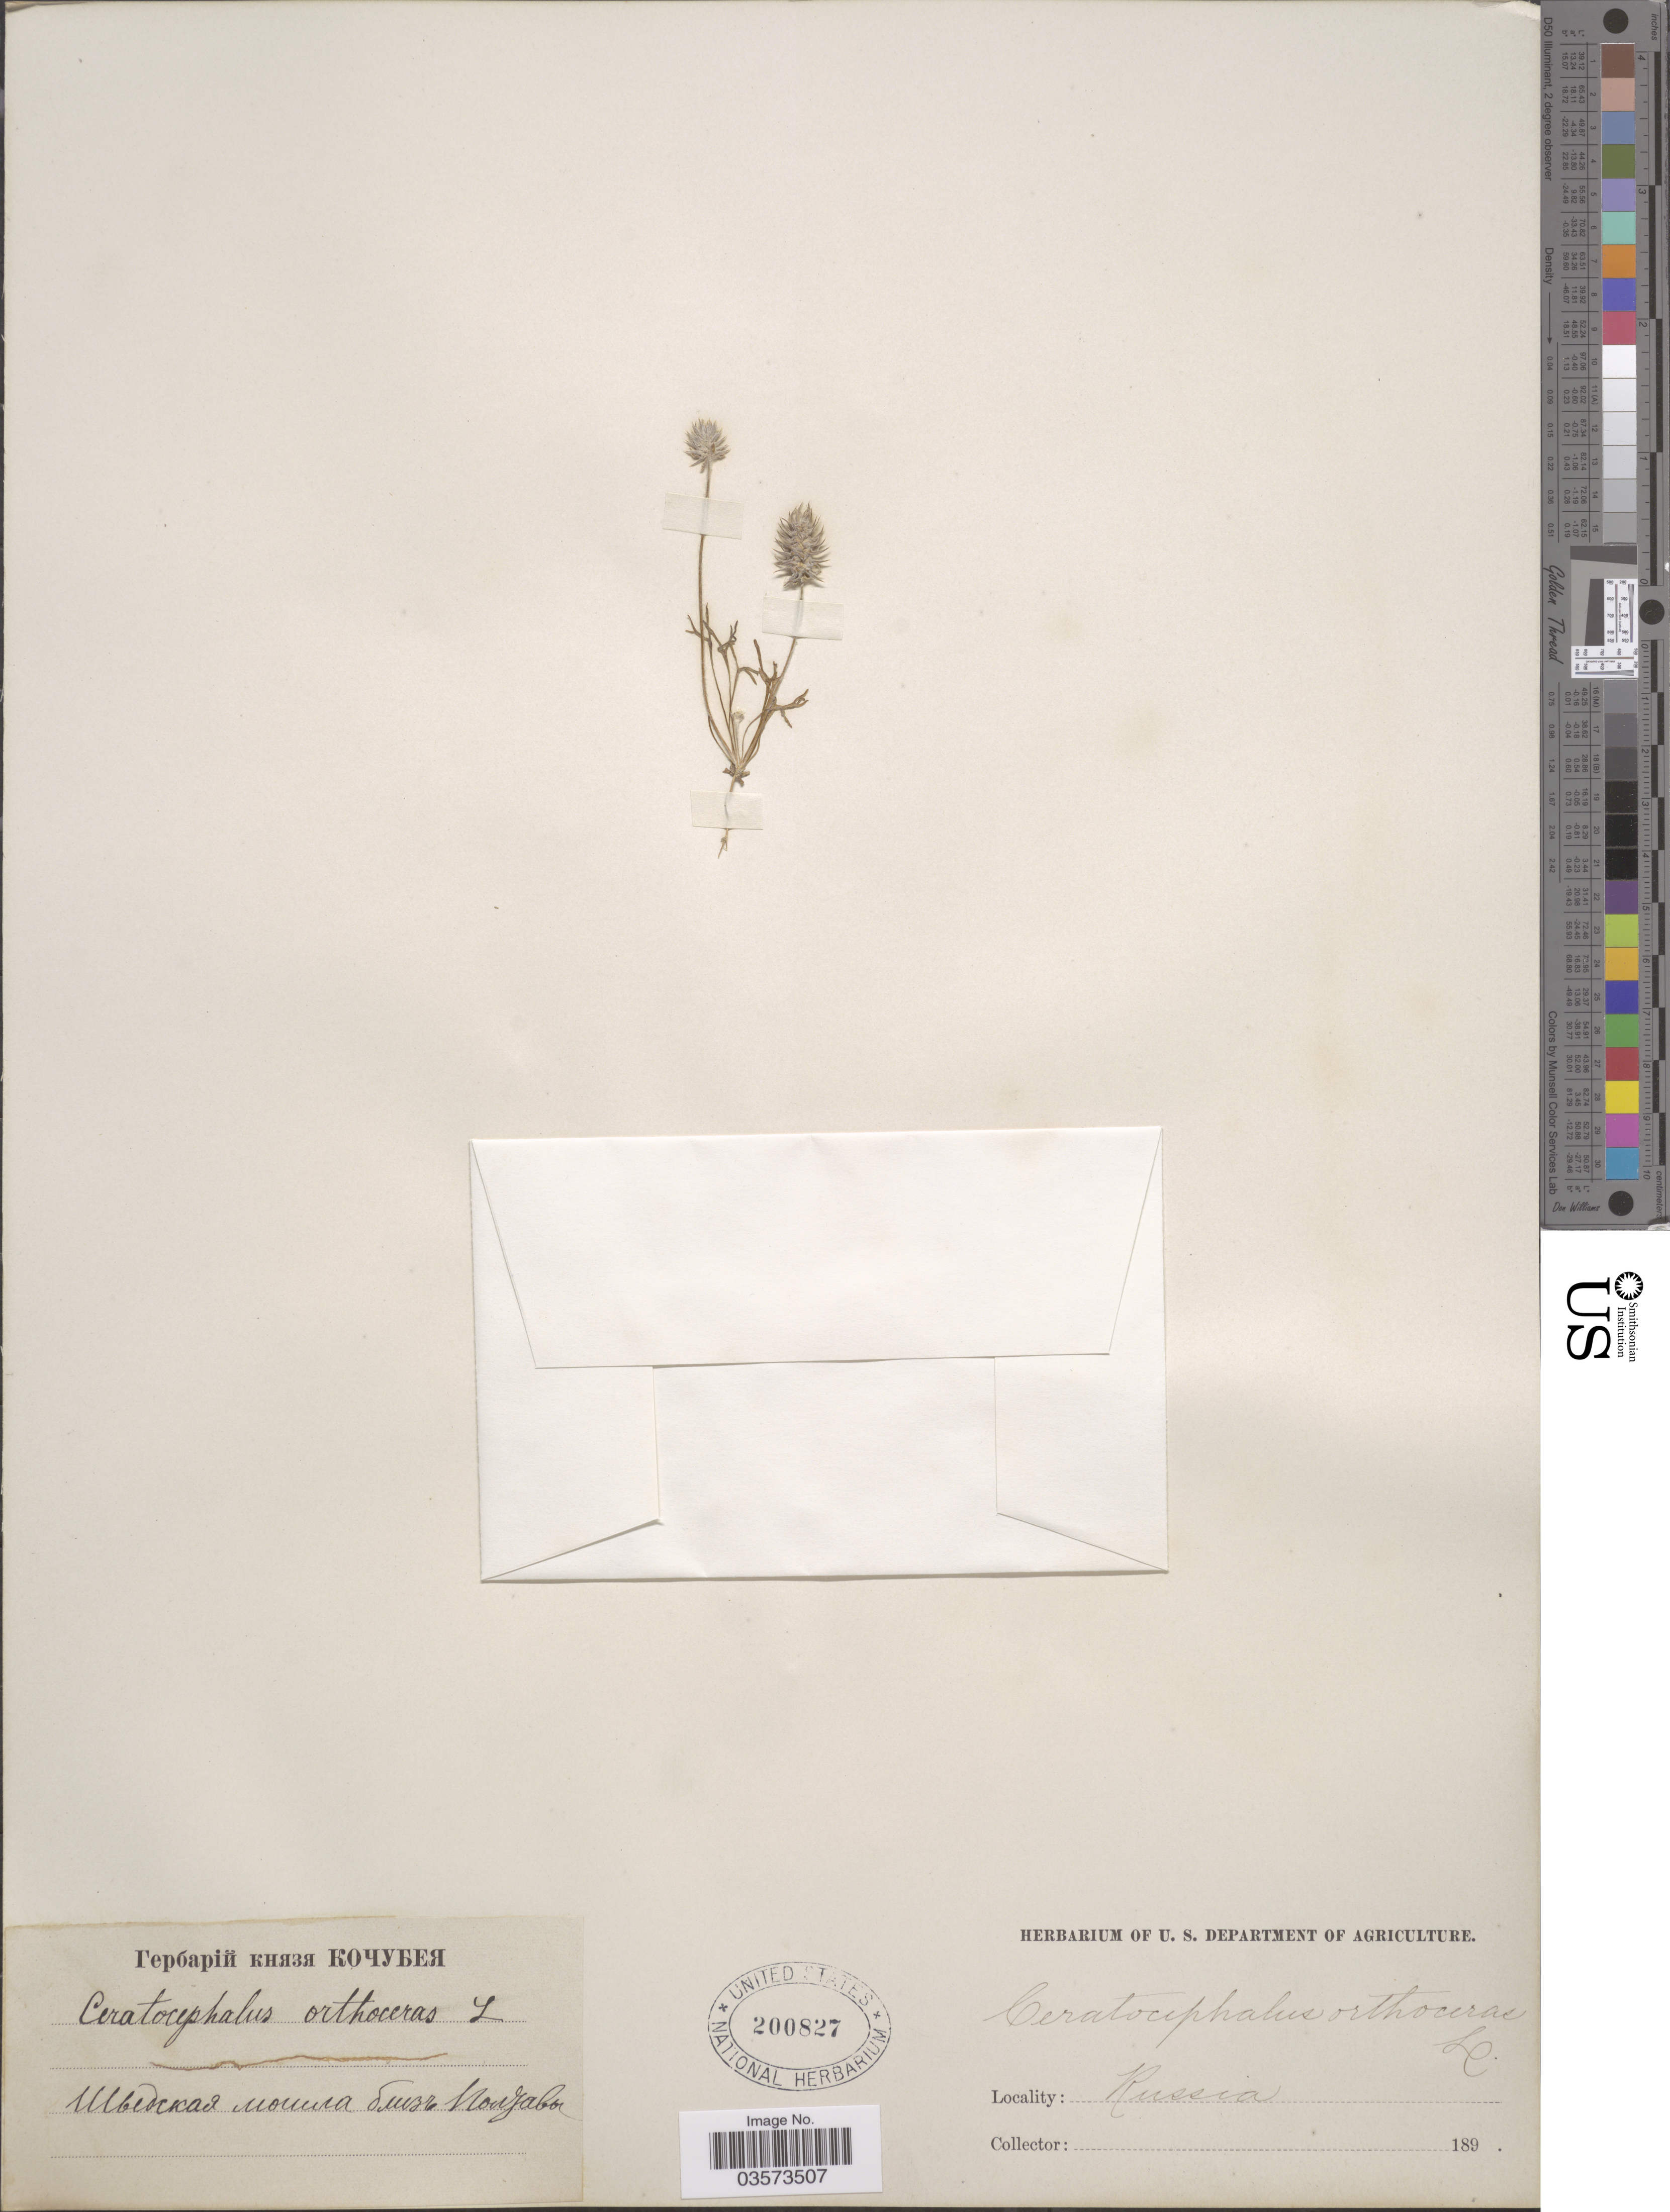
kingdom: Plantae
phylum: Tracheophyta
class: Magnoliopsida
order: Ranunculales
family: Ranunculaceae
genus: Ceratocephalus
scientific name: Ceratocephalus orthoceras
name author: DC.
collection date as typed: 189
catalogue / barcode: US 200827